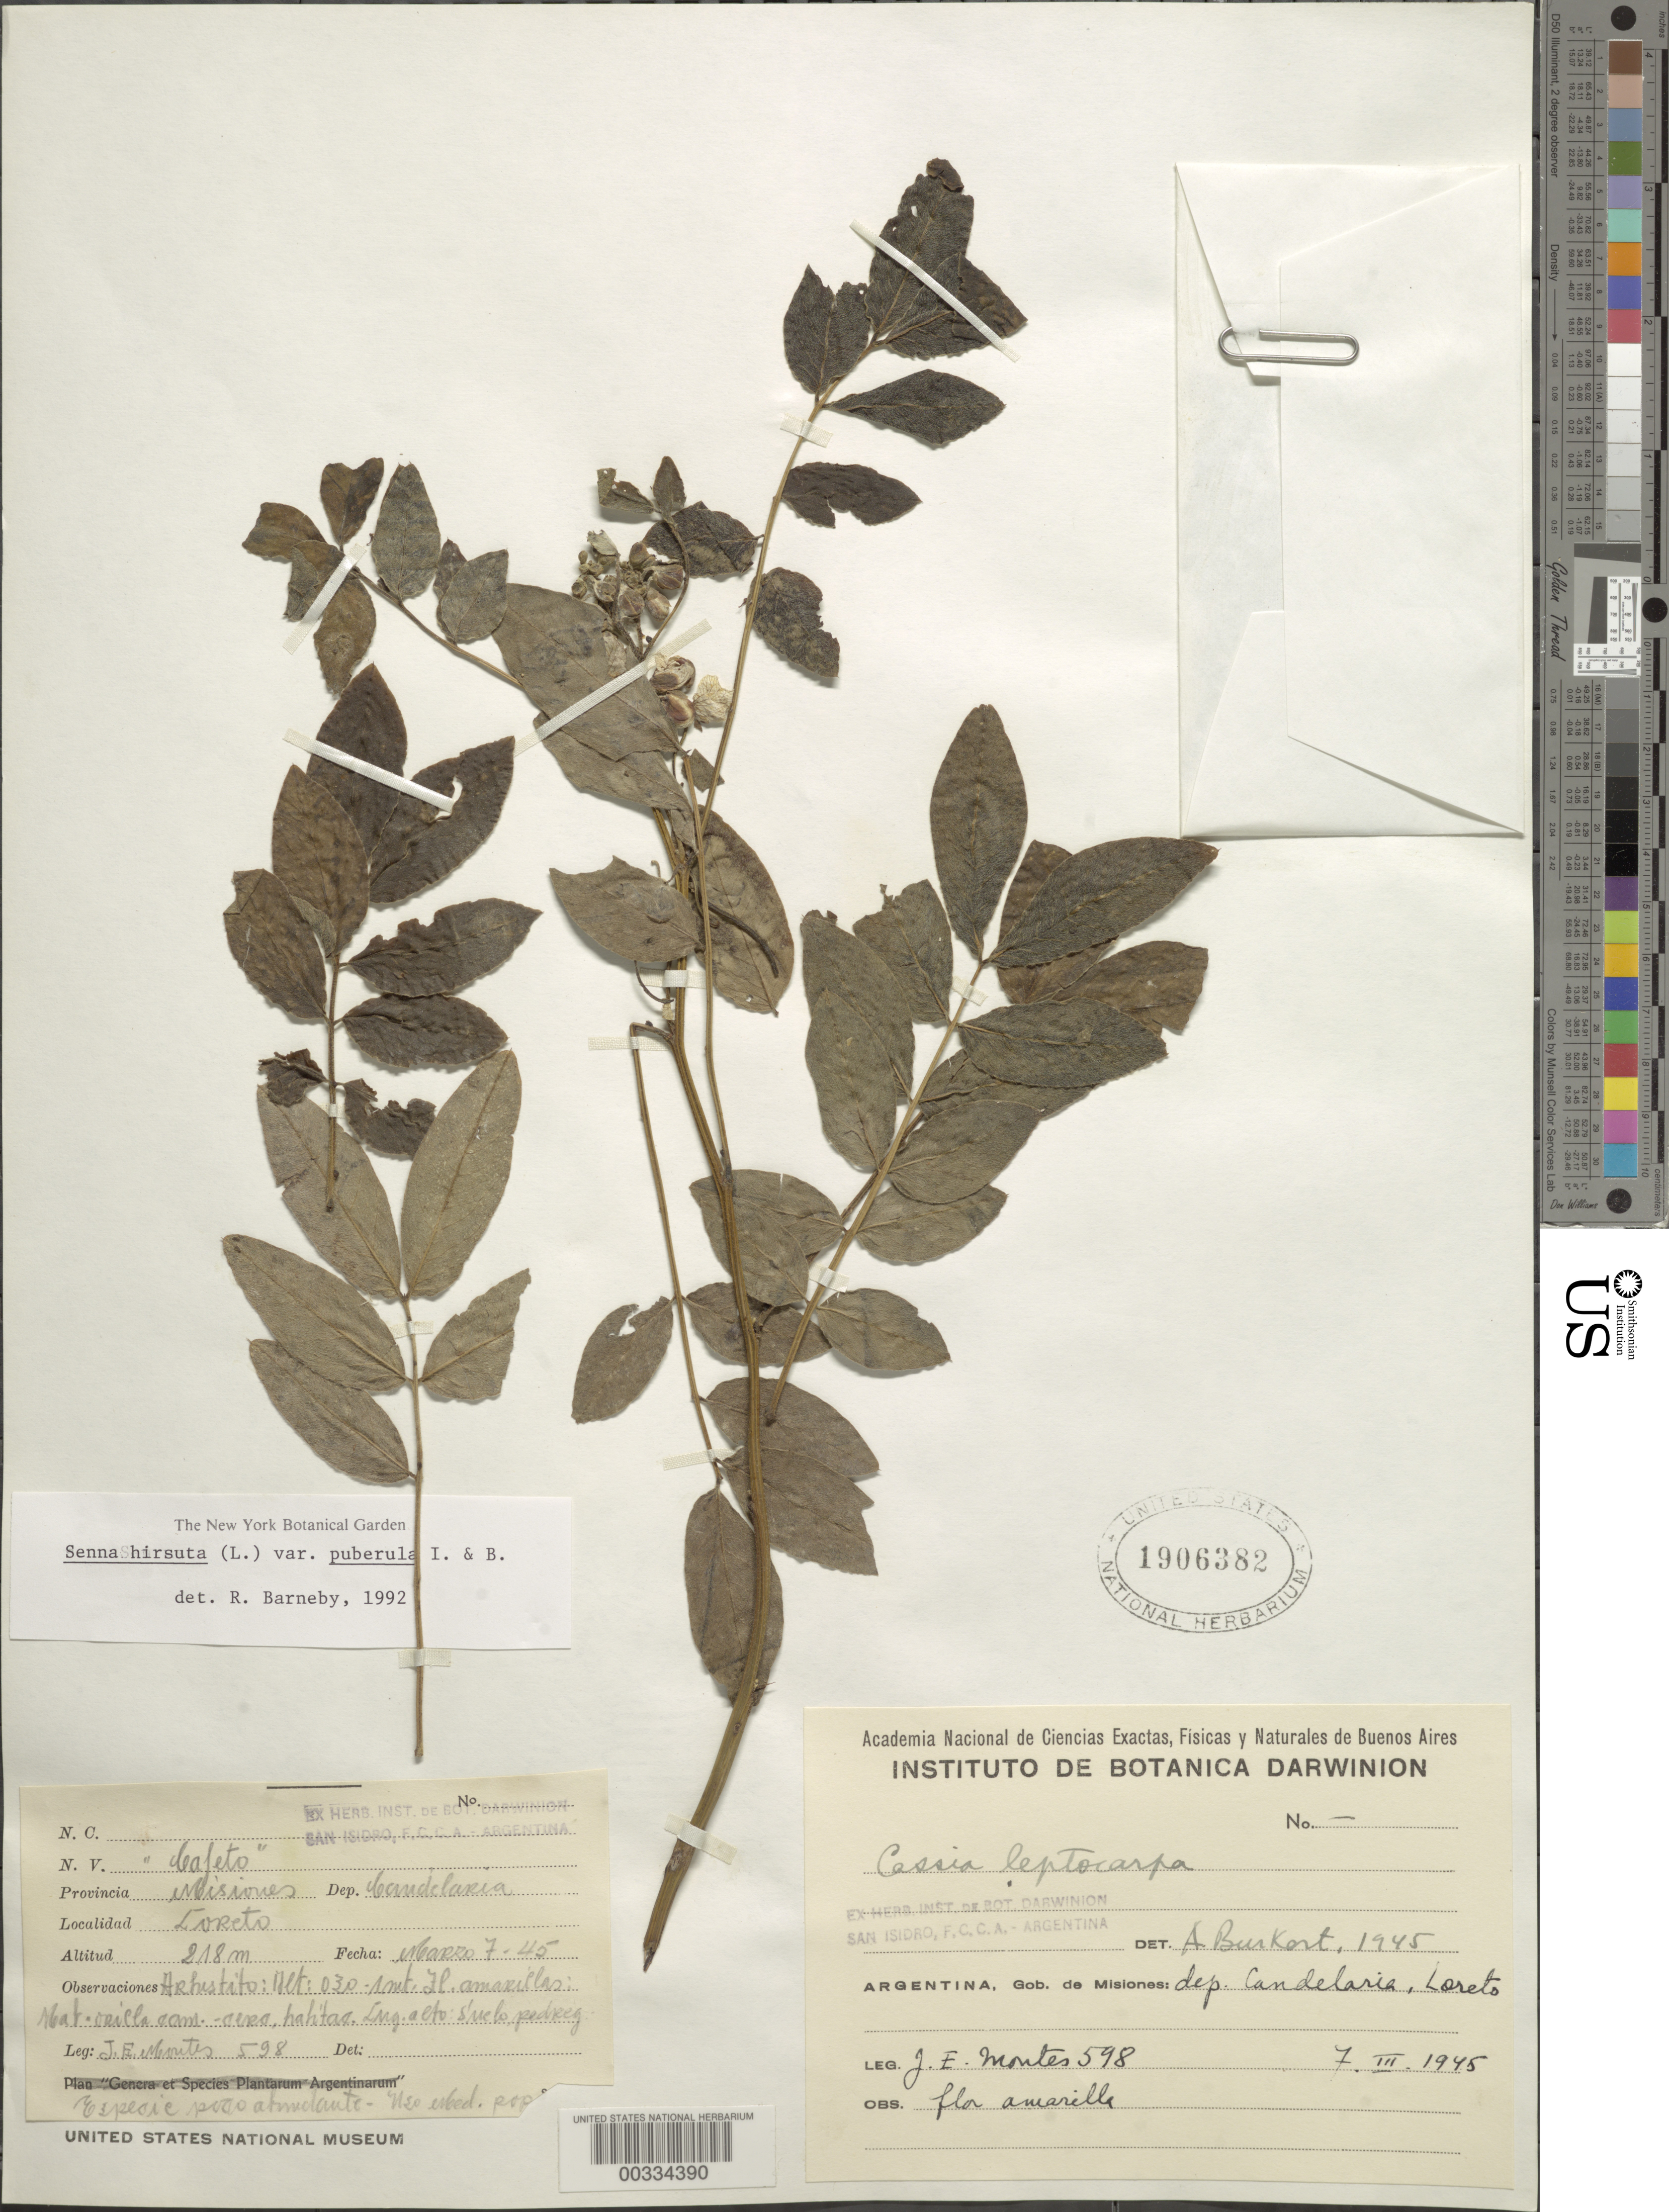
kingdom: Plantae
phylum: Tracheophyta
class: Magnoliopsida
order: Fabales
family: Fabaceae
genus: Senna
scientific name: Senna hirsuta var. puberula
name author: H.S. Irwin & Barneby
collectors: J. E. Montes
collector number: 598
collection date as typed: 07 Mar 1945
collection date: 1945-03-07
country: Argentina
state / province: Misiones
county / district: Candelaria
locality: Loreto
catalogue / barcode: US 1906382